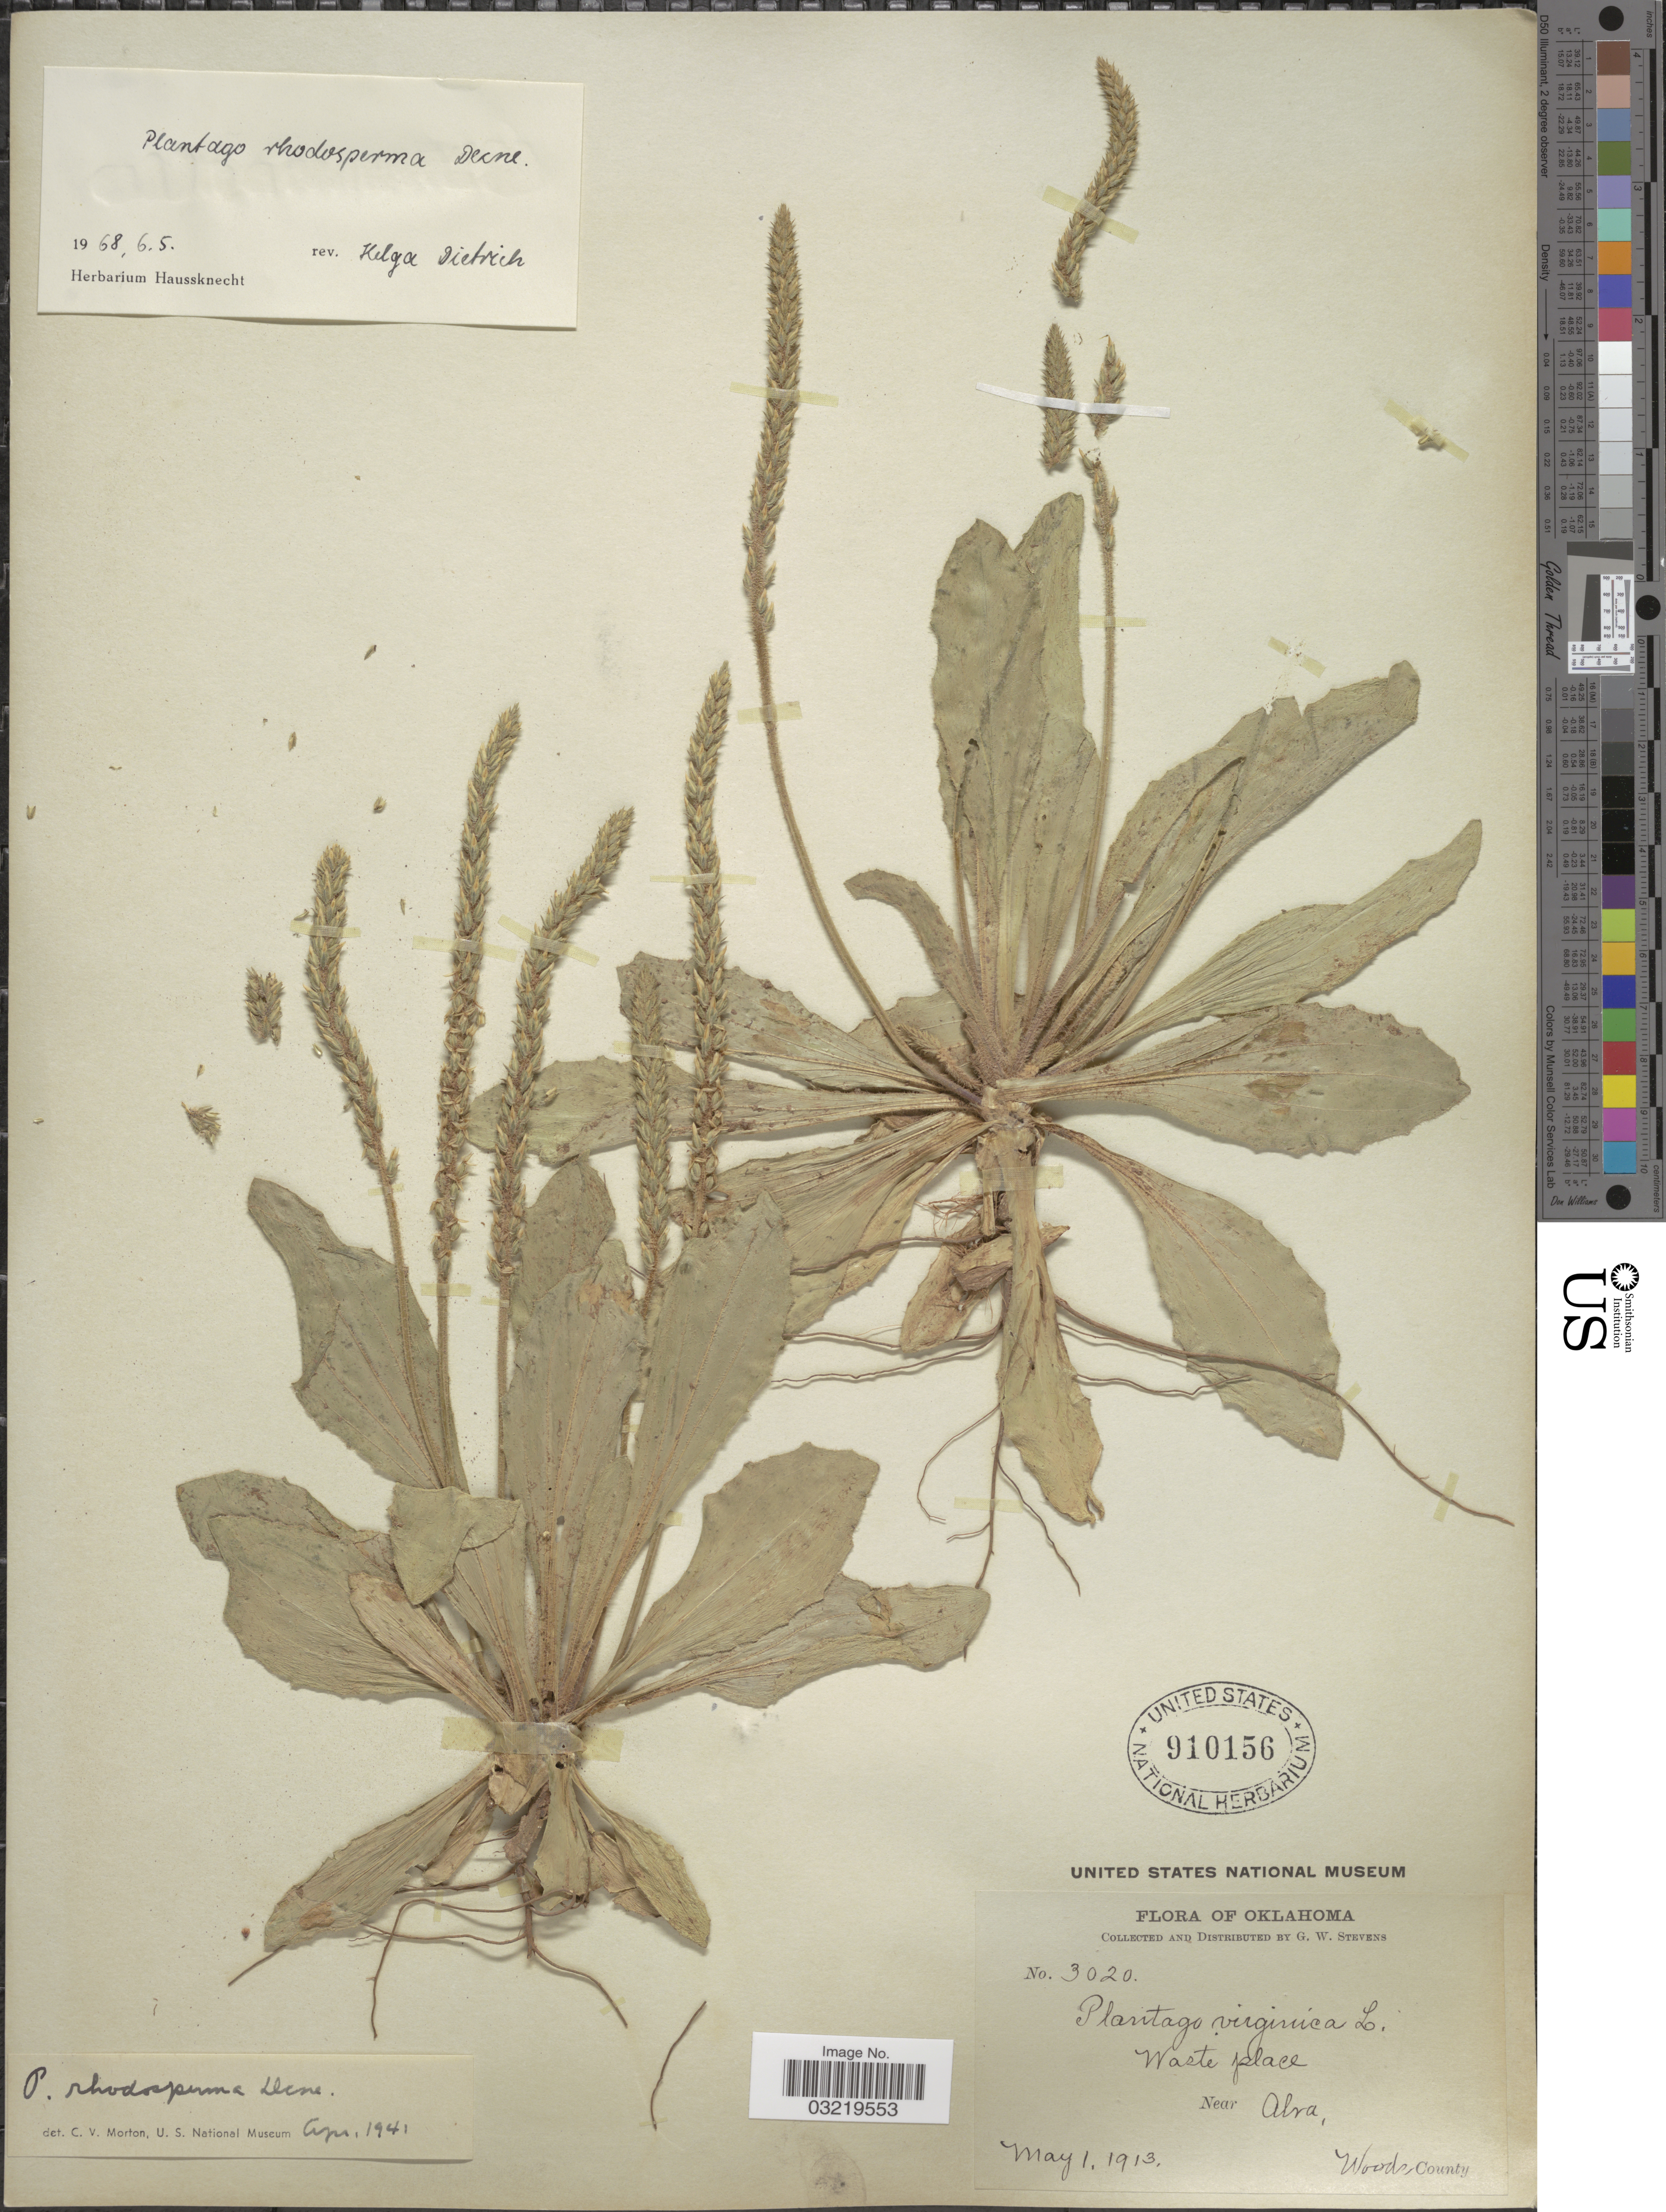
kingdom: Plantae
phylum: Tracheophyta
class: Magnoliopsida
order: Lamiales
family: Plantaginaceae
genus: Plantago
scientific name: Plantago rhodosperma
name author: Decne.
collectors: G. W. Stevens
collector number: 3020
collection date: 1913-05-01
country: United States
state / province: Oklahoma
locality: Waste place near Olra, Woods County.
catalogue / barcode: US 910156